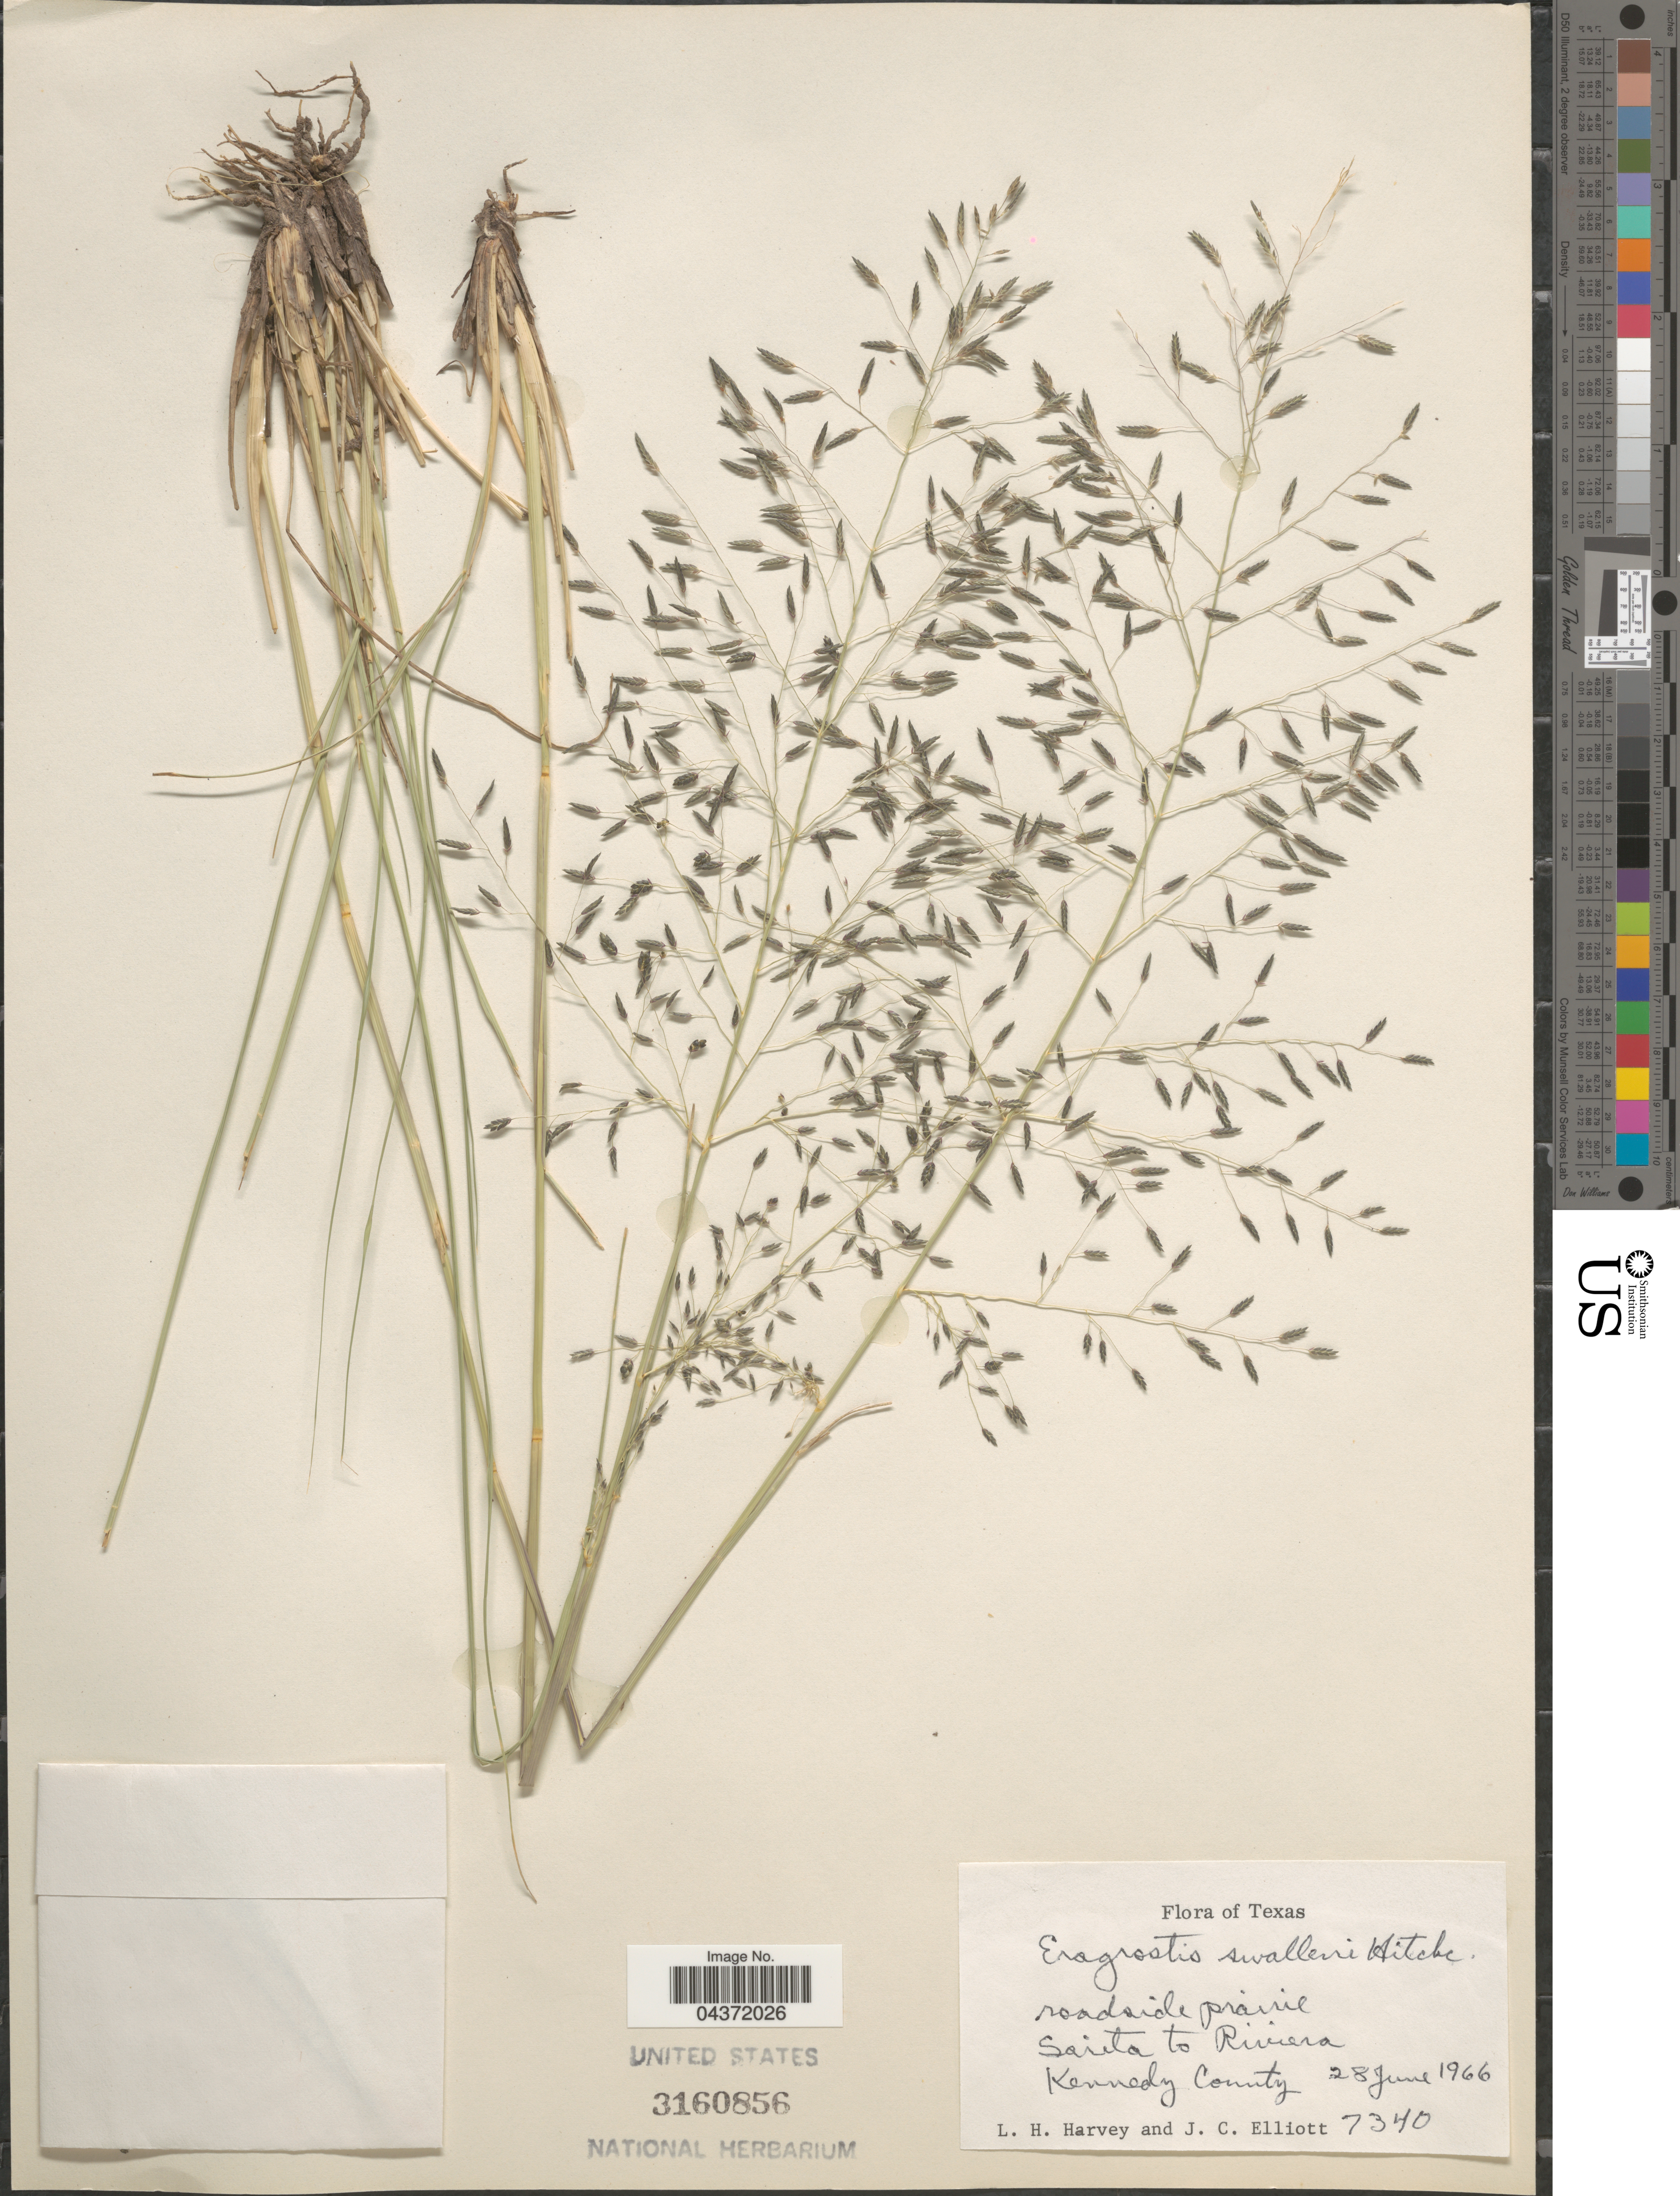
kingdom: Plantae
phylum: Tracheophyta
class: Liliopsida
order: Poales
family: Poaceae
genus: Eragrostis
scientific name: Eragrostis swallenii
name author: Hitchc.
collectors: L. H. Harvey & J. C. Elliott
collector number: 7340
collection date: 1966-06-28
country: United States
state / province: Texas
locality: Roadside prairie. Sarita to Riviera. Kennedy County.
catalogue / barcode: US 3160856